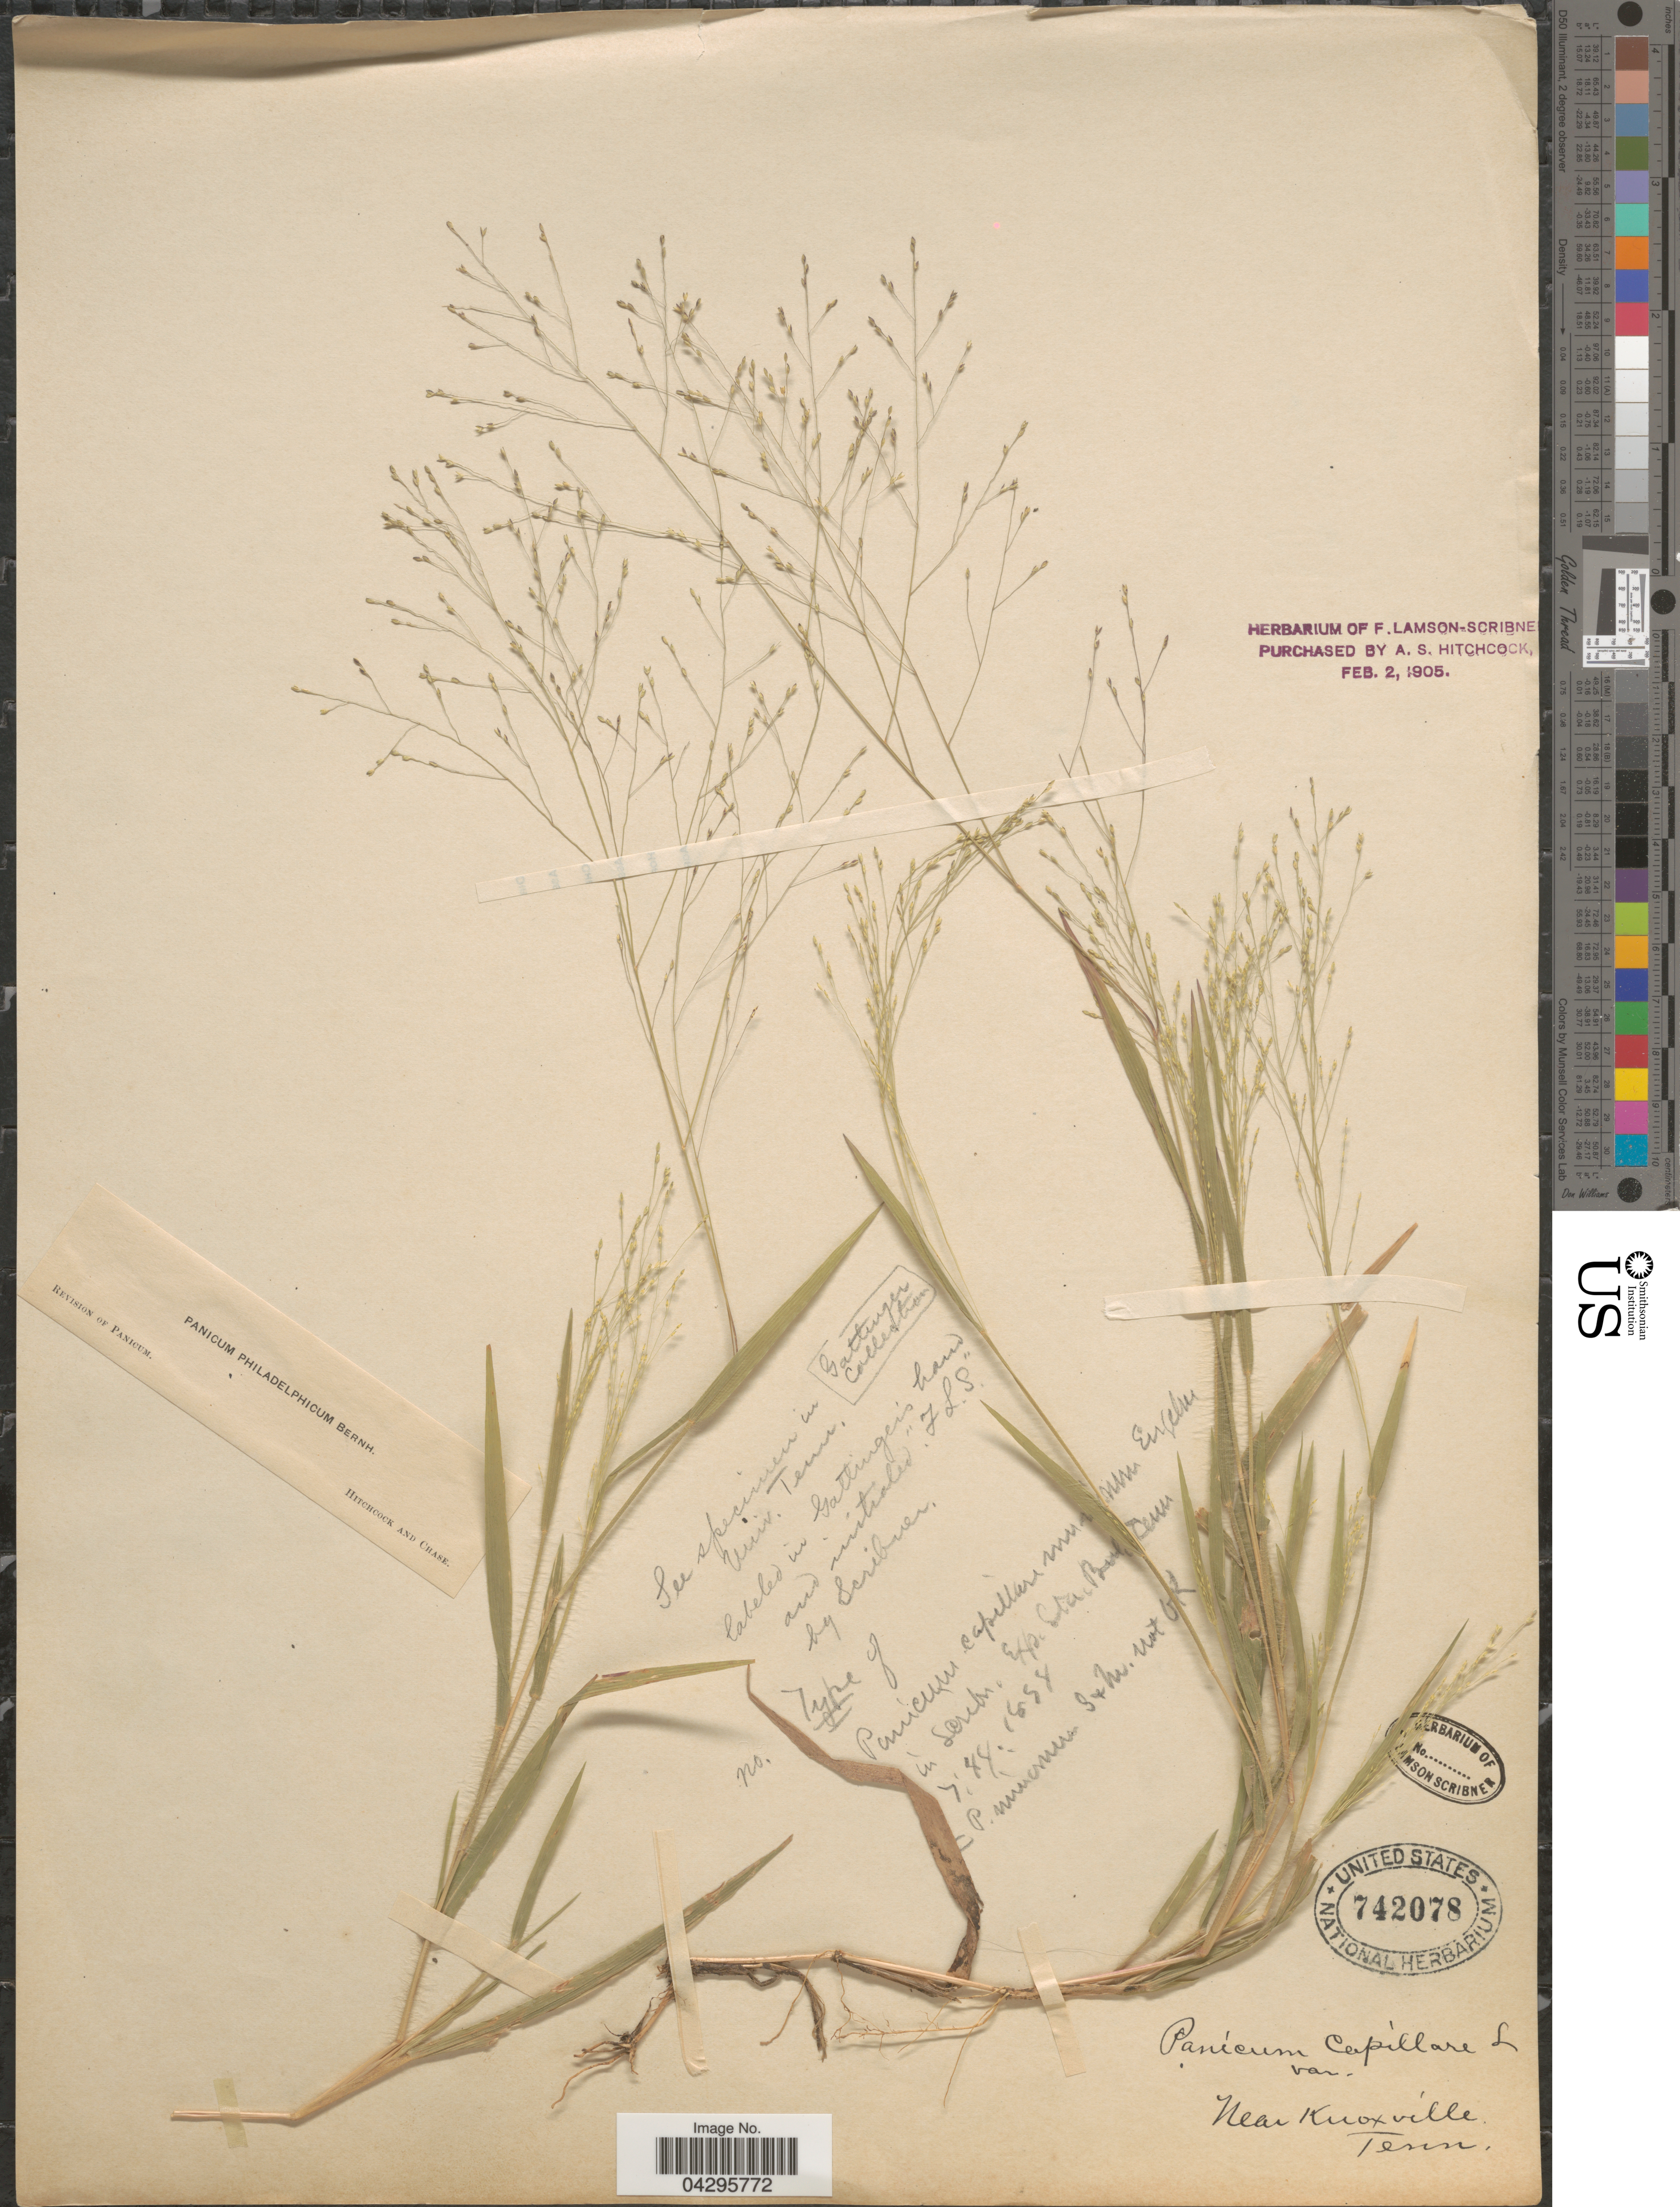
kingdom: Plantae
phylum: Tracheophyta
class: Liliopsida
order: Poales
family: Poaceae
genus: Panicum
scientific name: Panicum philadelphicum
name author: Bernh. ex Trin.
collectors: ex herb. F. Lamson Scribner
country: United States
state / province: Tennessee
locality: Near Knoxville.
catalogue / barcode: US 742078